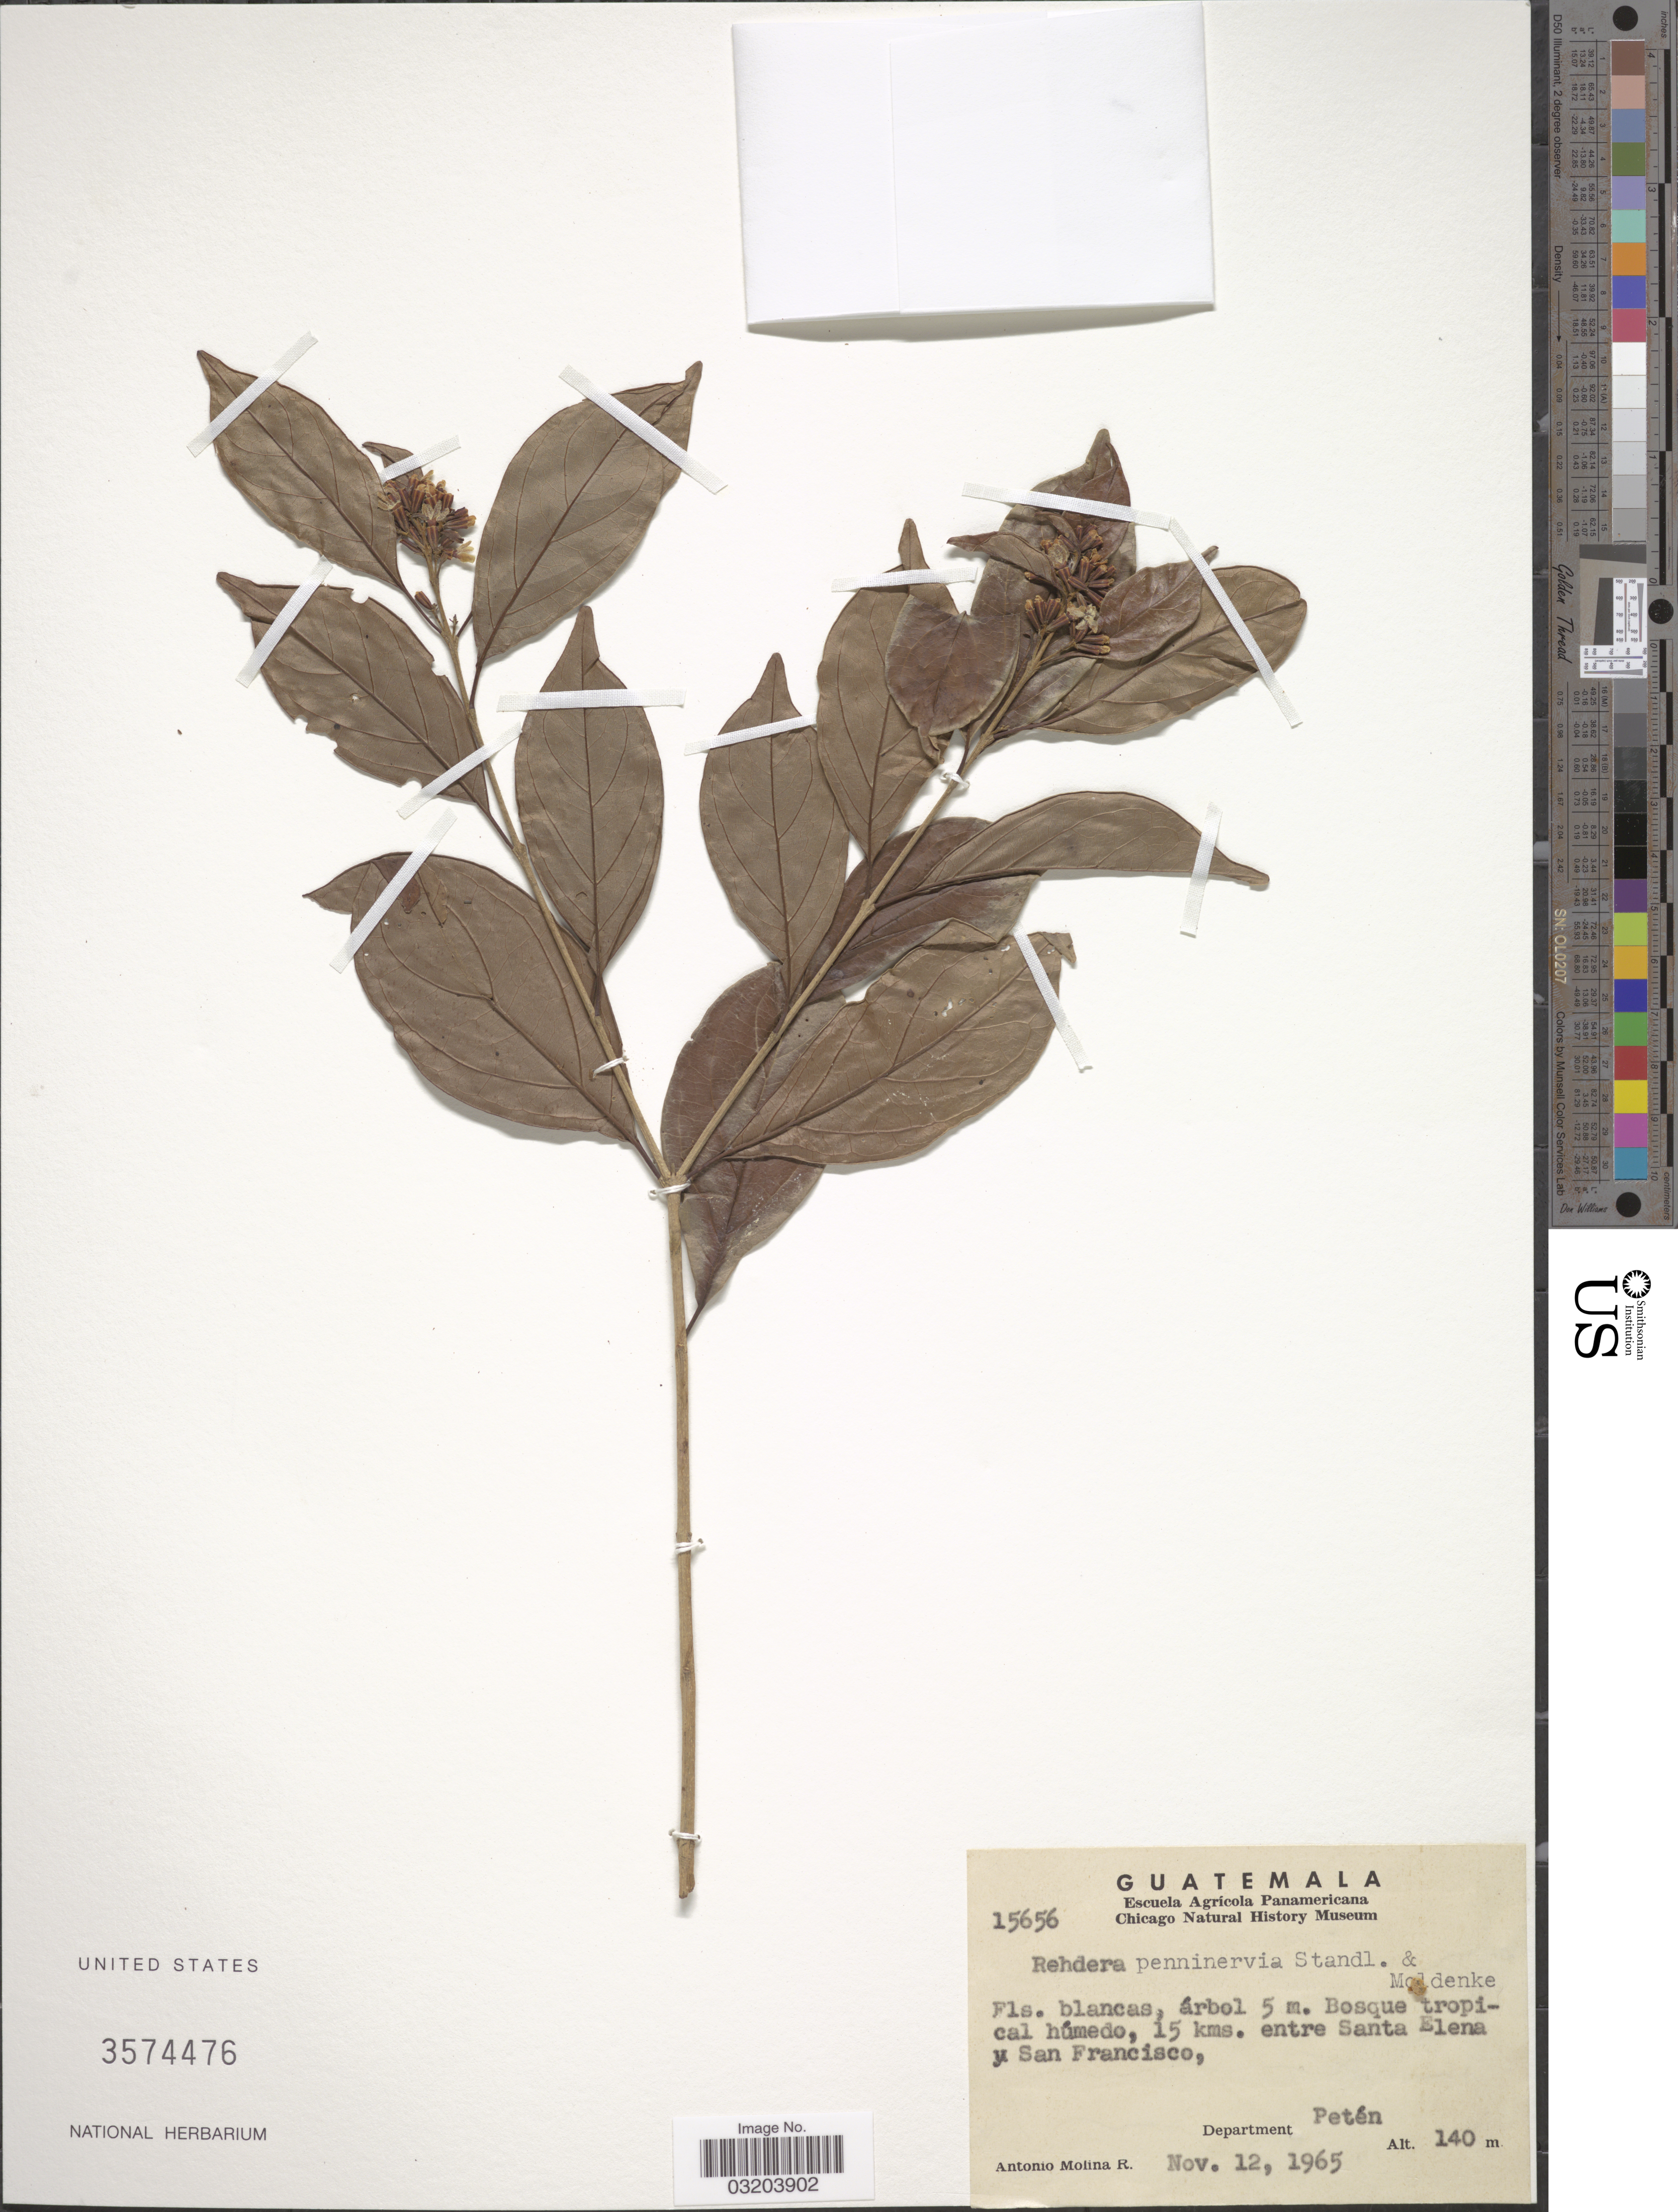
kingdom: Plantae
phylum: Tracheophyta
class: Magnoliopsida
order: Lamiales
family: Verbenaceae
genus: Rehdera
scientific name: Rehdera penninervia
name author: Standl. & Moldenke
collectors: A. Molina R.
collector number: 15656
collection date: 1965-11-12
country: Guatemala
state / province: El Petén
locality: Bosque tropical húmedo, 15 kms. entre Santa Elena y San Francisco, Department Petén.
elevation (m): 140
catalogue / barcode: US 3574476